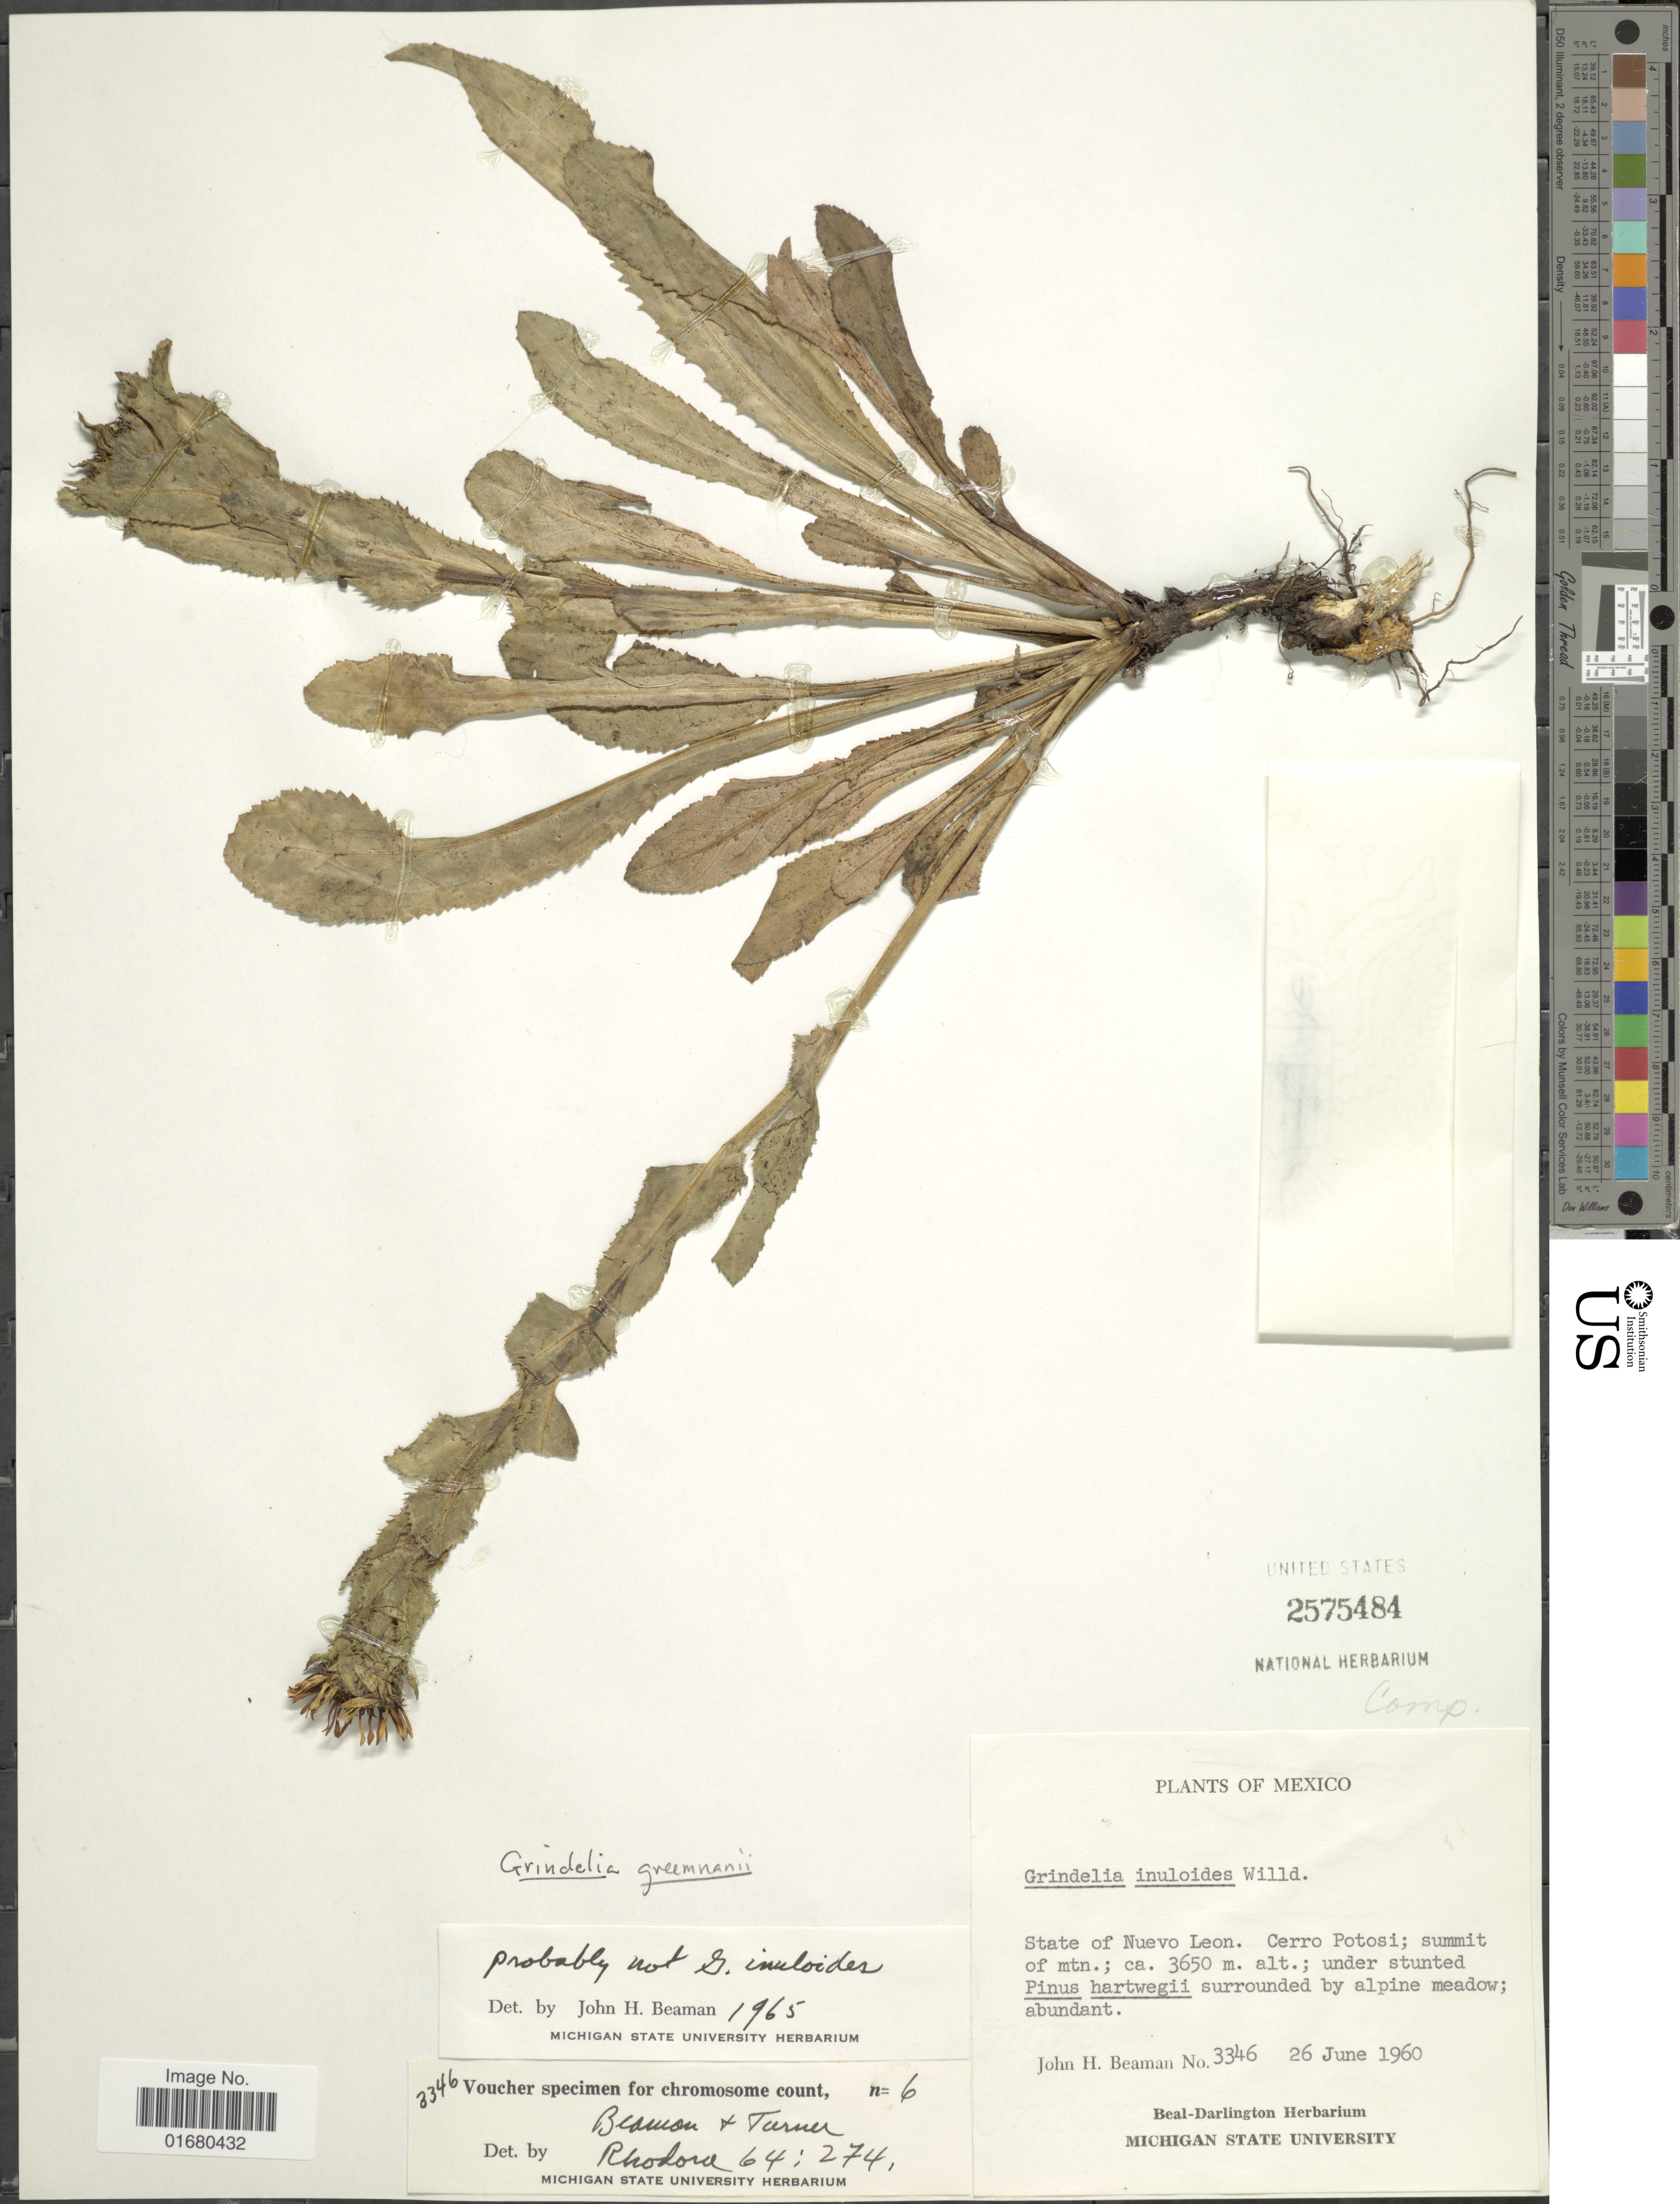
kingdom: Plantae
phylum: Tracheophyta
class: Magnoliopsida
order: Asterales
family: Asteraceae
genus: Grindelia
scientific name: Grindelia greenmanii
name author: Steyerm.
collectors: J. H. Beaman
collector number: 3346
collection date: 1960-06-26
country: Mexico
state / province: Nuevo León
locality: Cerro Potosi; summit of mtn.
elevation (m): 3650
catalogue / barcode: US 2575484